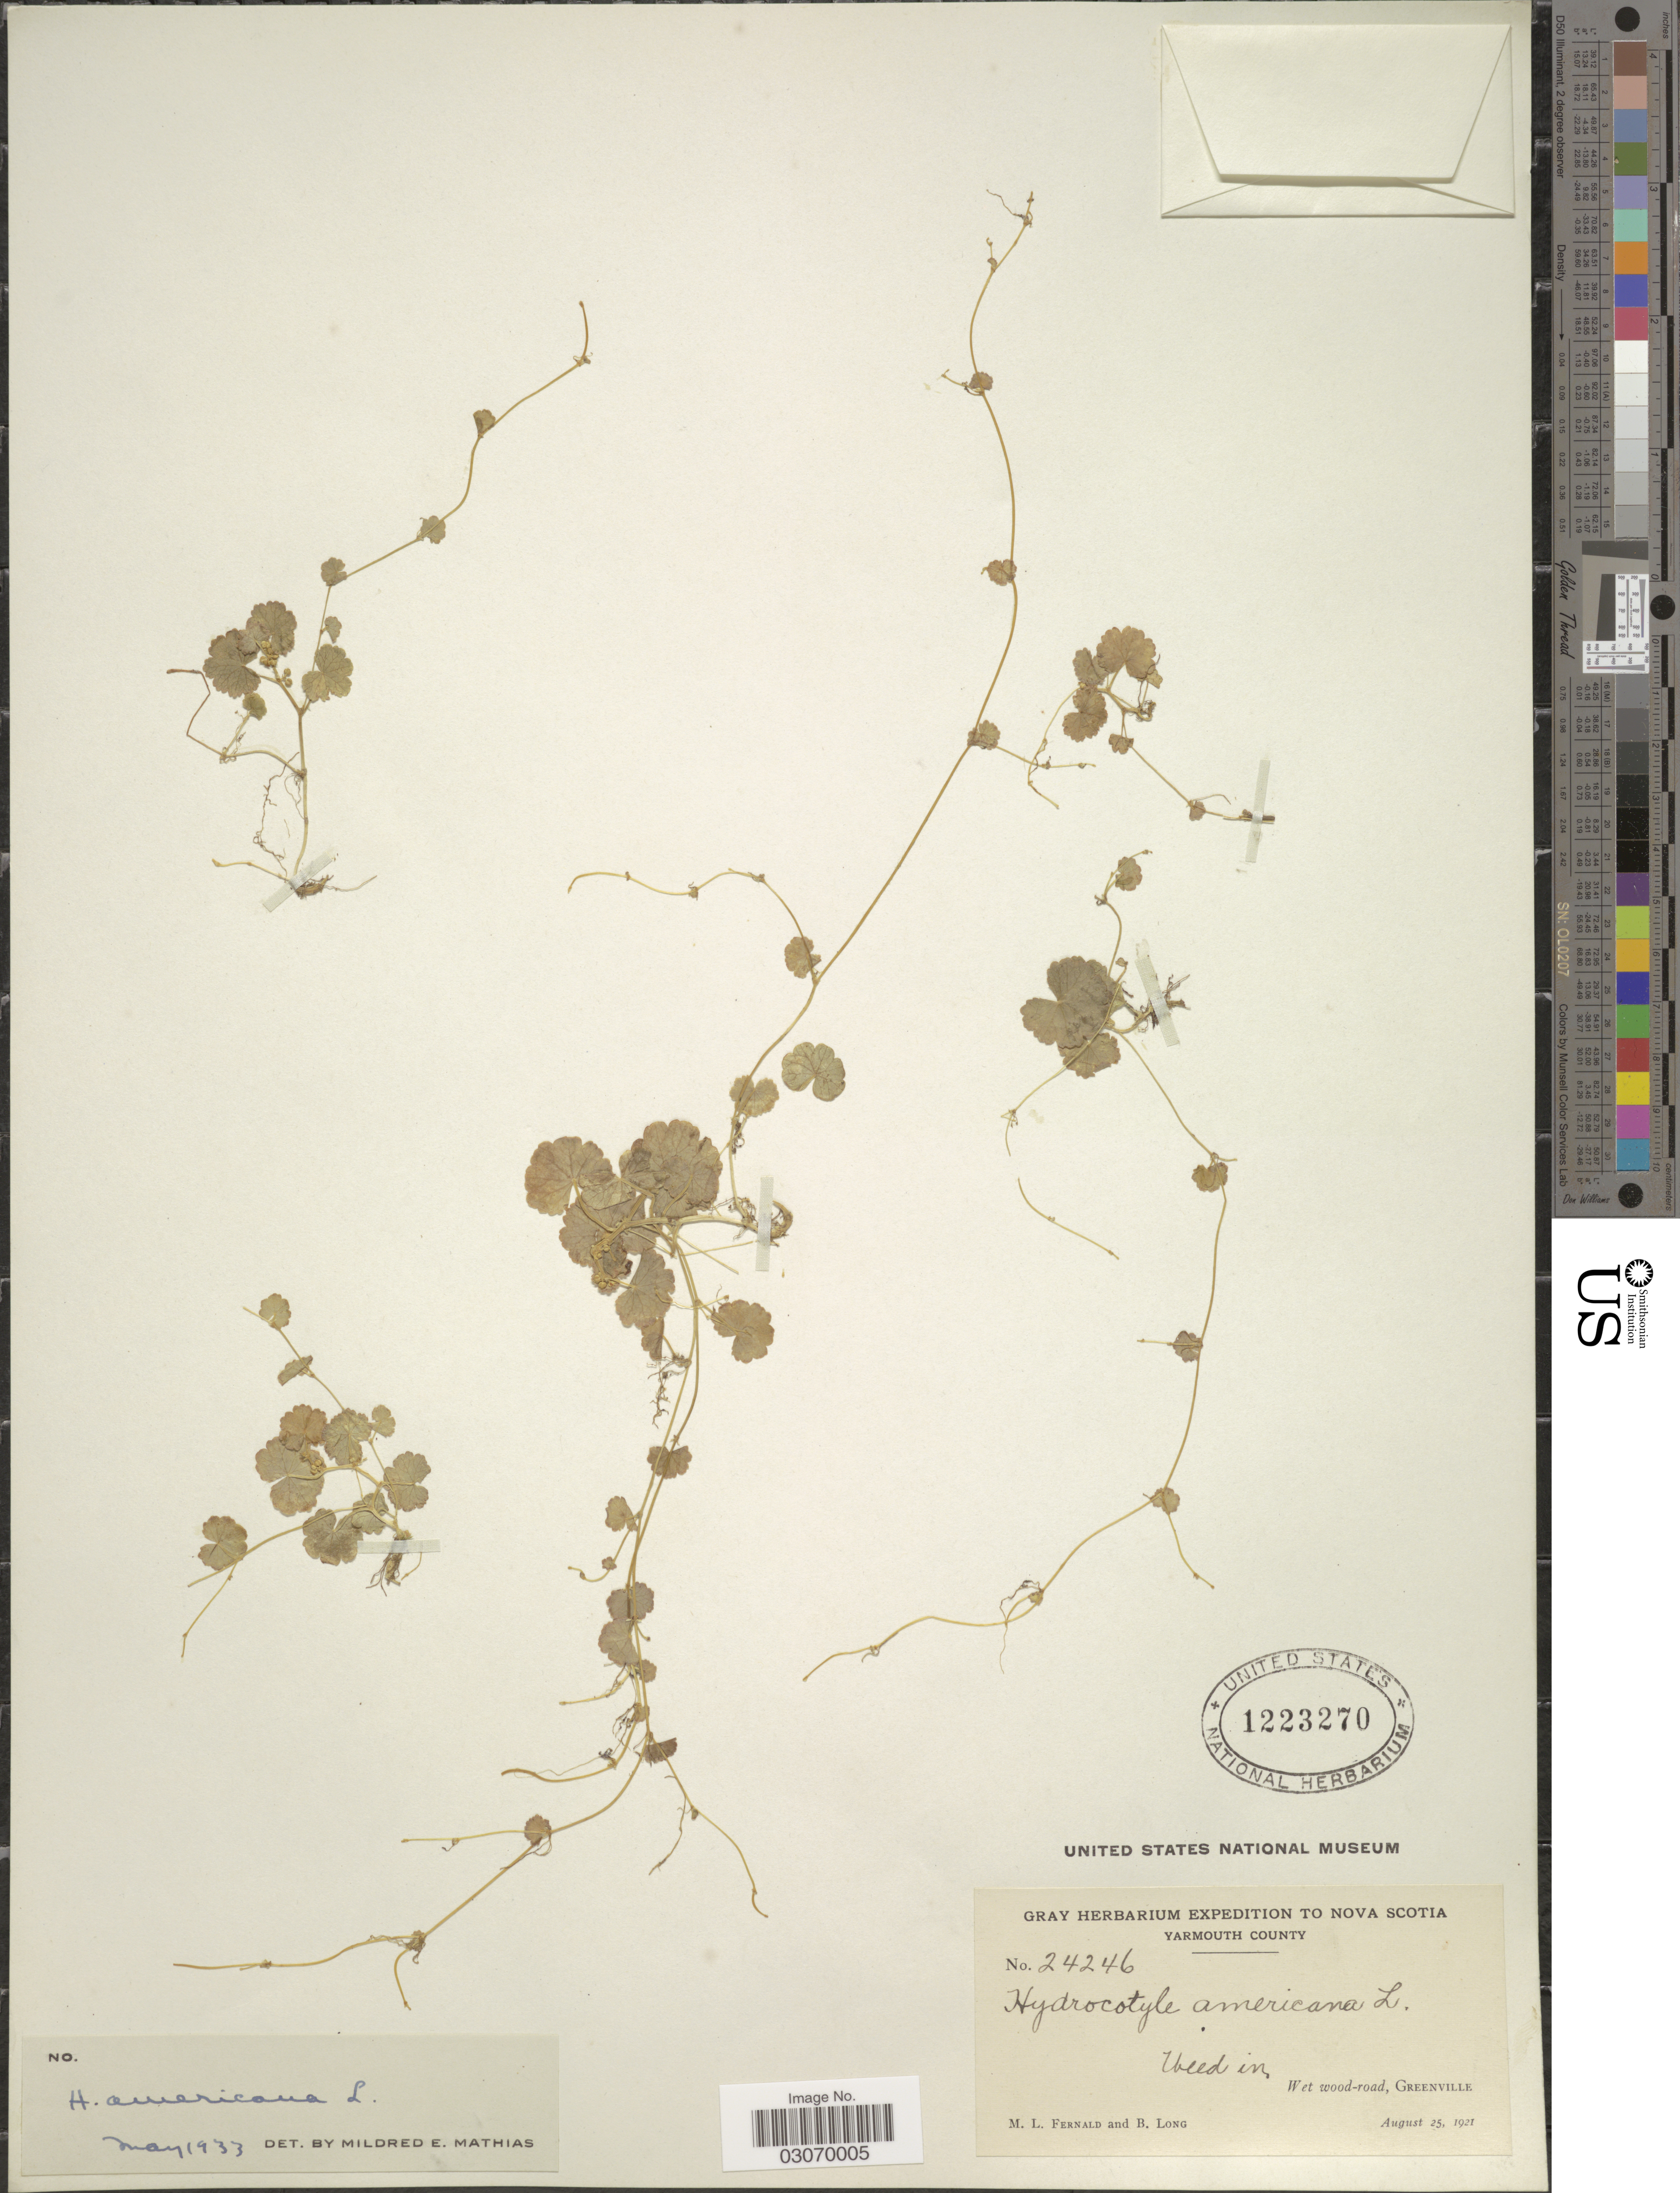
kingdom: Plantae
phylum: Tracheophyta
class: Magnoliopsida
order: Apiales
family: Araliaceae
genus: Hydrocotyle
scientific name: Hydrocotyle americana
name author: L.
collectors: M. L. Fernald & B. Long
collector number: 24246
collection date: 1921-08-25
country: Canada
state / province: Nova Scotia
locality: Yarmouth County. Wet wood-road, Greenville.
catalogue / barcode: US 1223270